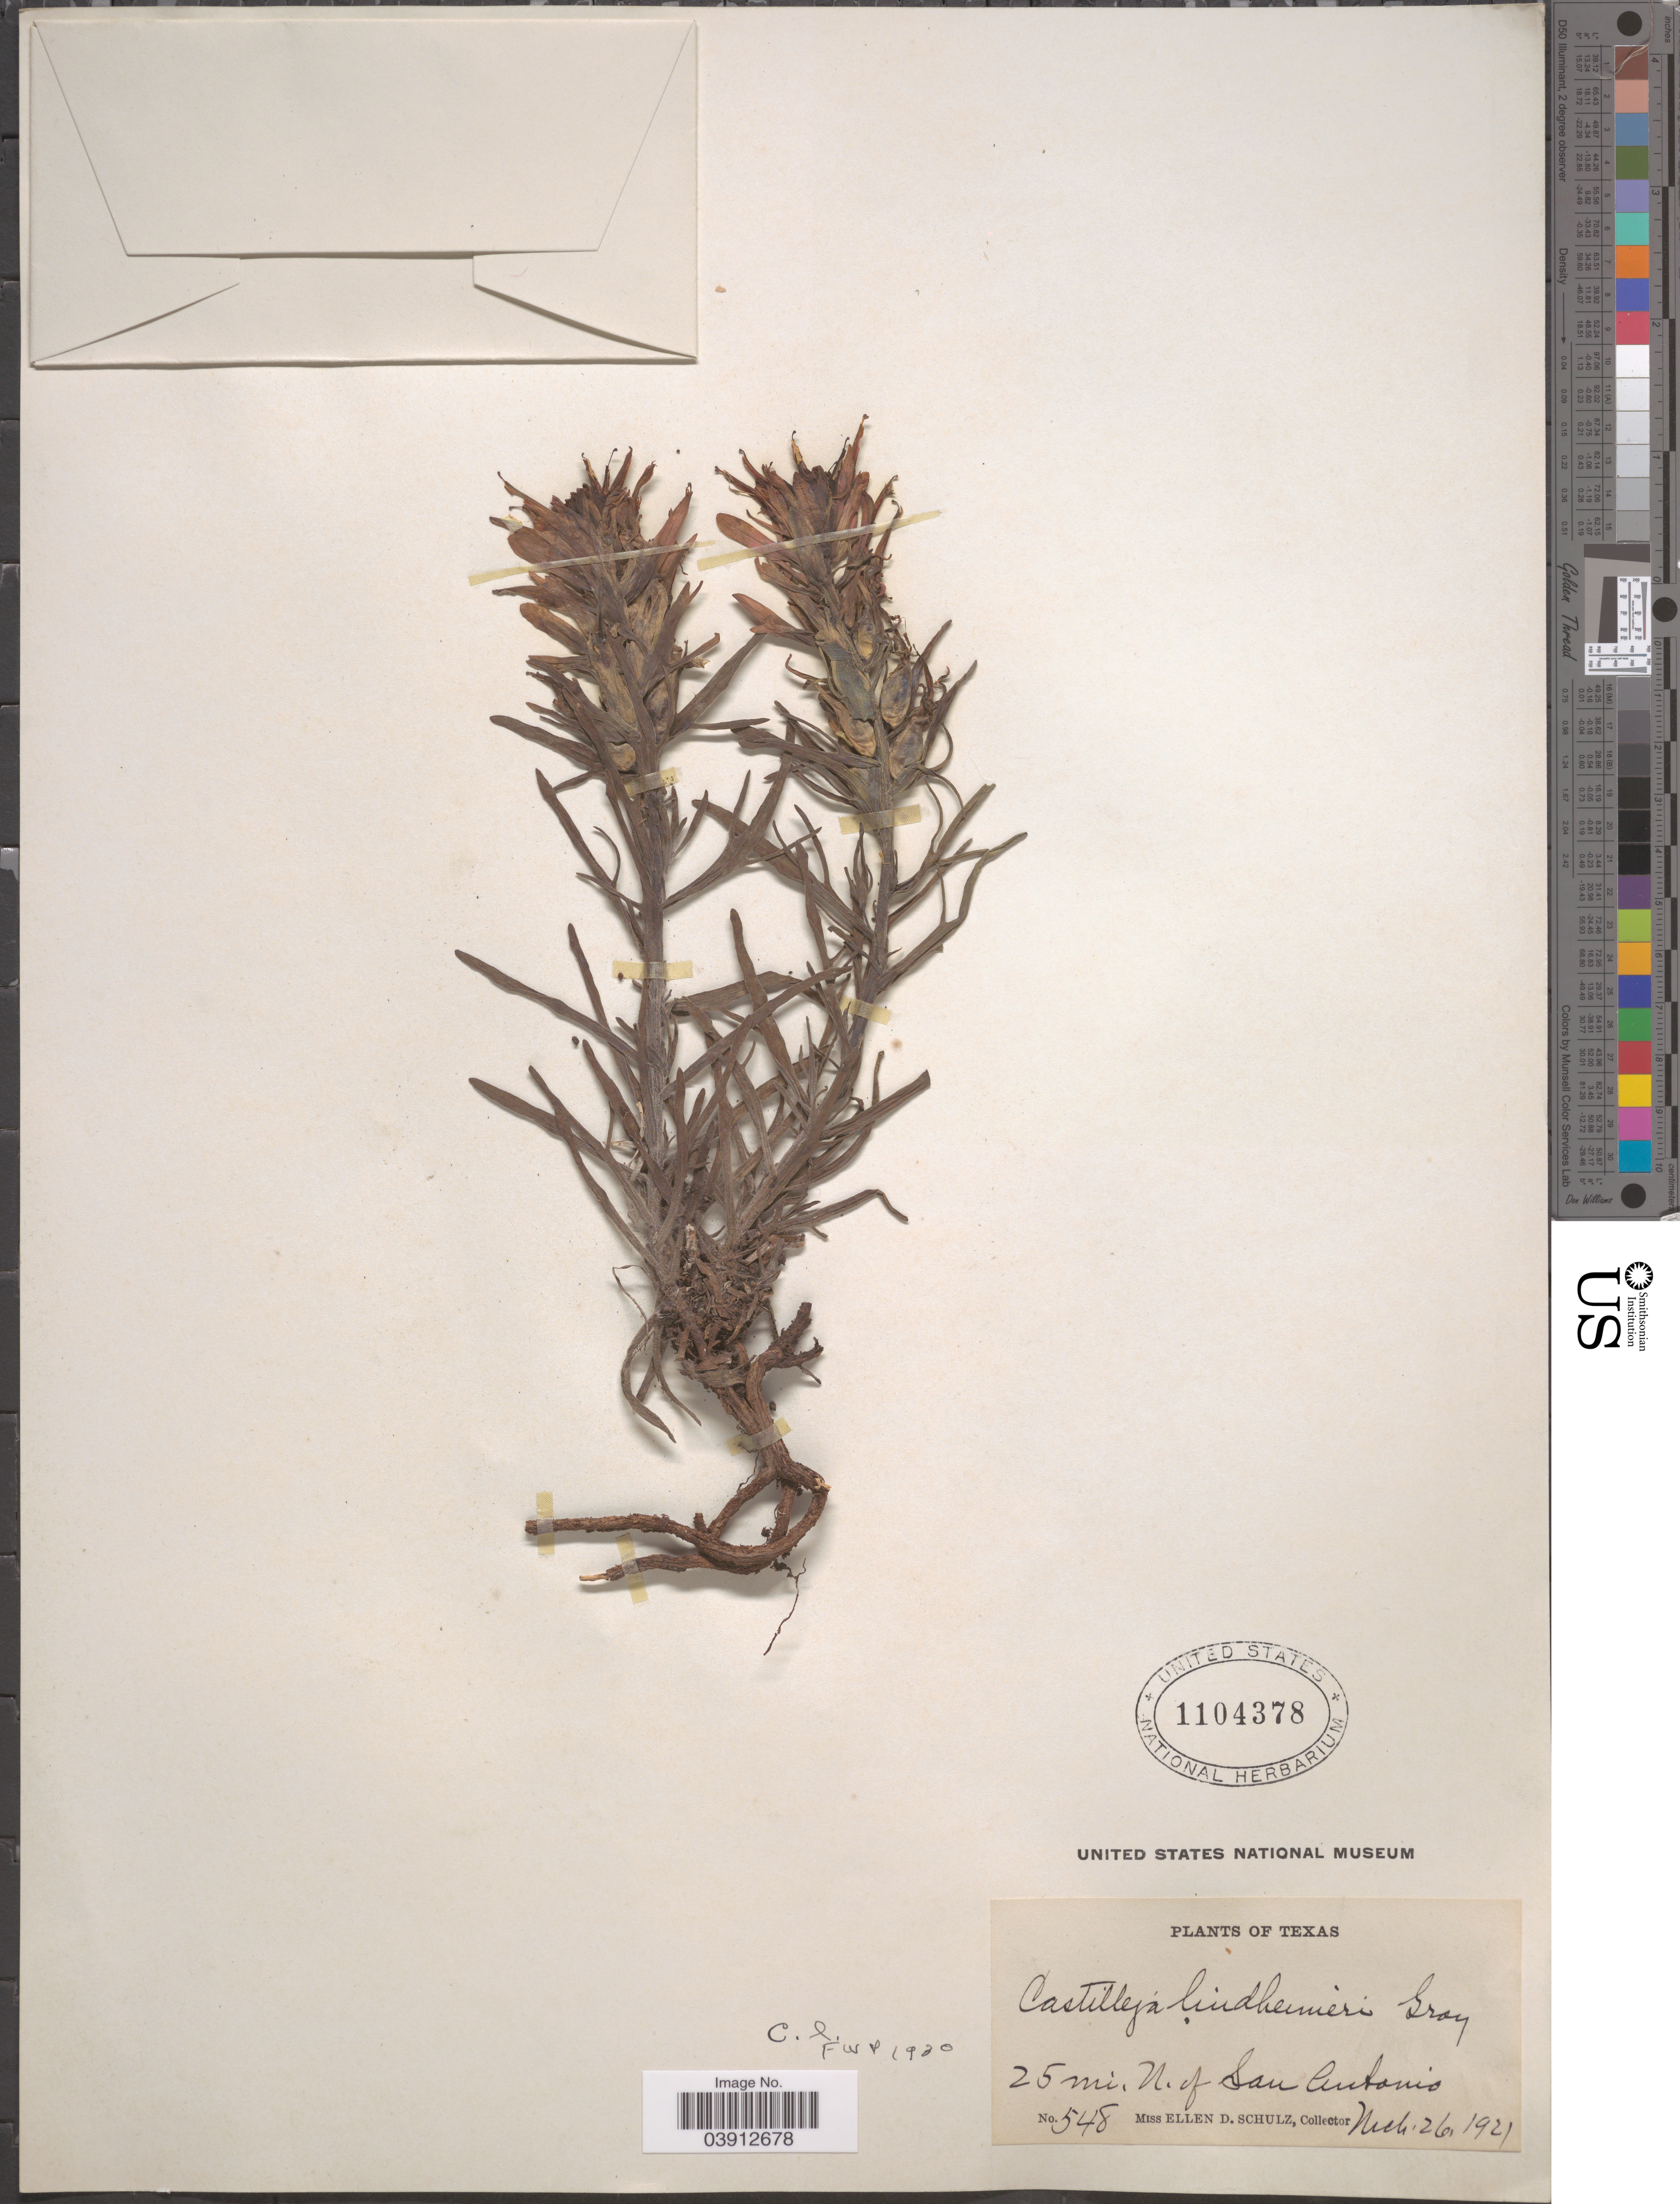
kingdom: Plantae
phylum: Tracheophyta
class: Magnoliopsida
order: Lamiales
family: Orobanchaceae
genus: Castilleja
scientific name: Castilleja lindheimeri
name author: A. Gray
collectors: E. D. Schulz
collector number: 548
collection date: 1921-03-26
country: United States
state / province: Texas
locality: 25 mi. N. of San Antonio.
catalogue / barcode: US 1104378